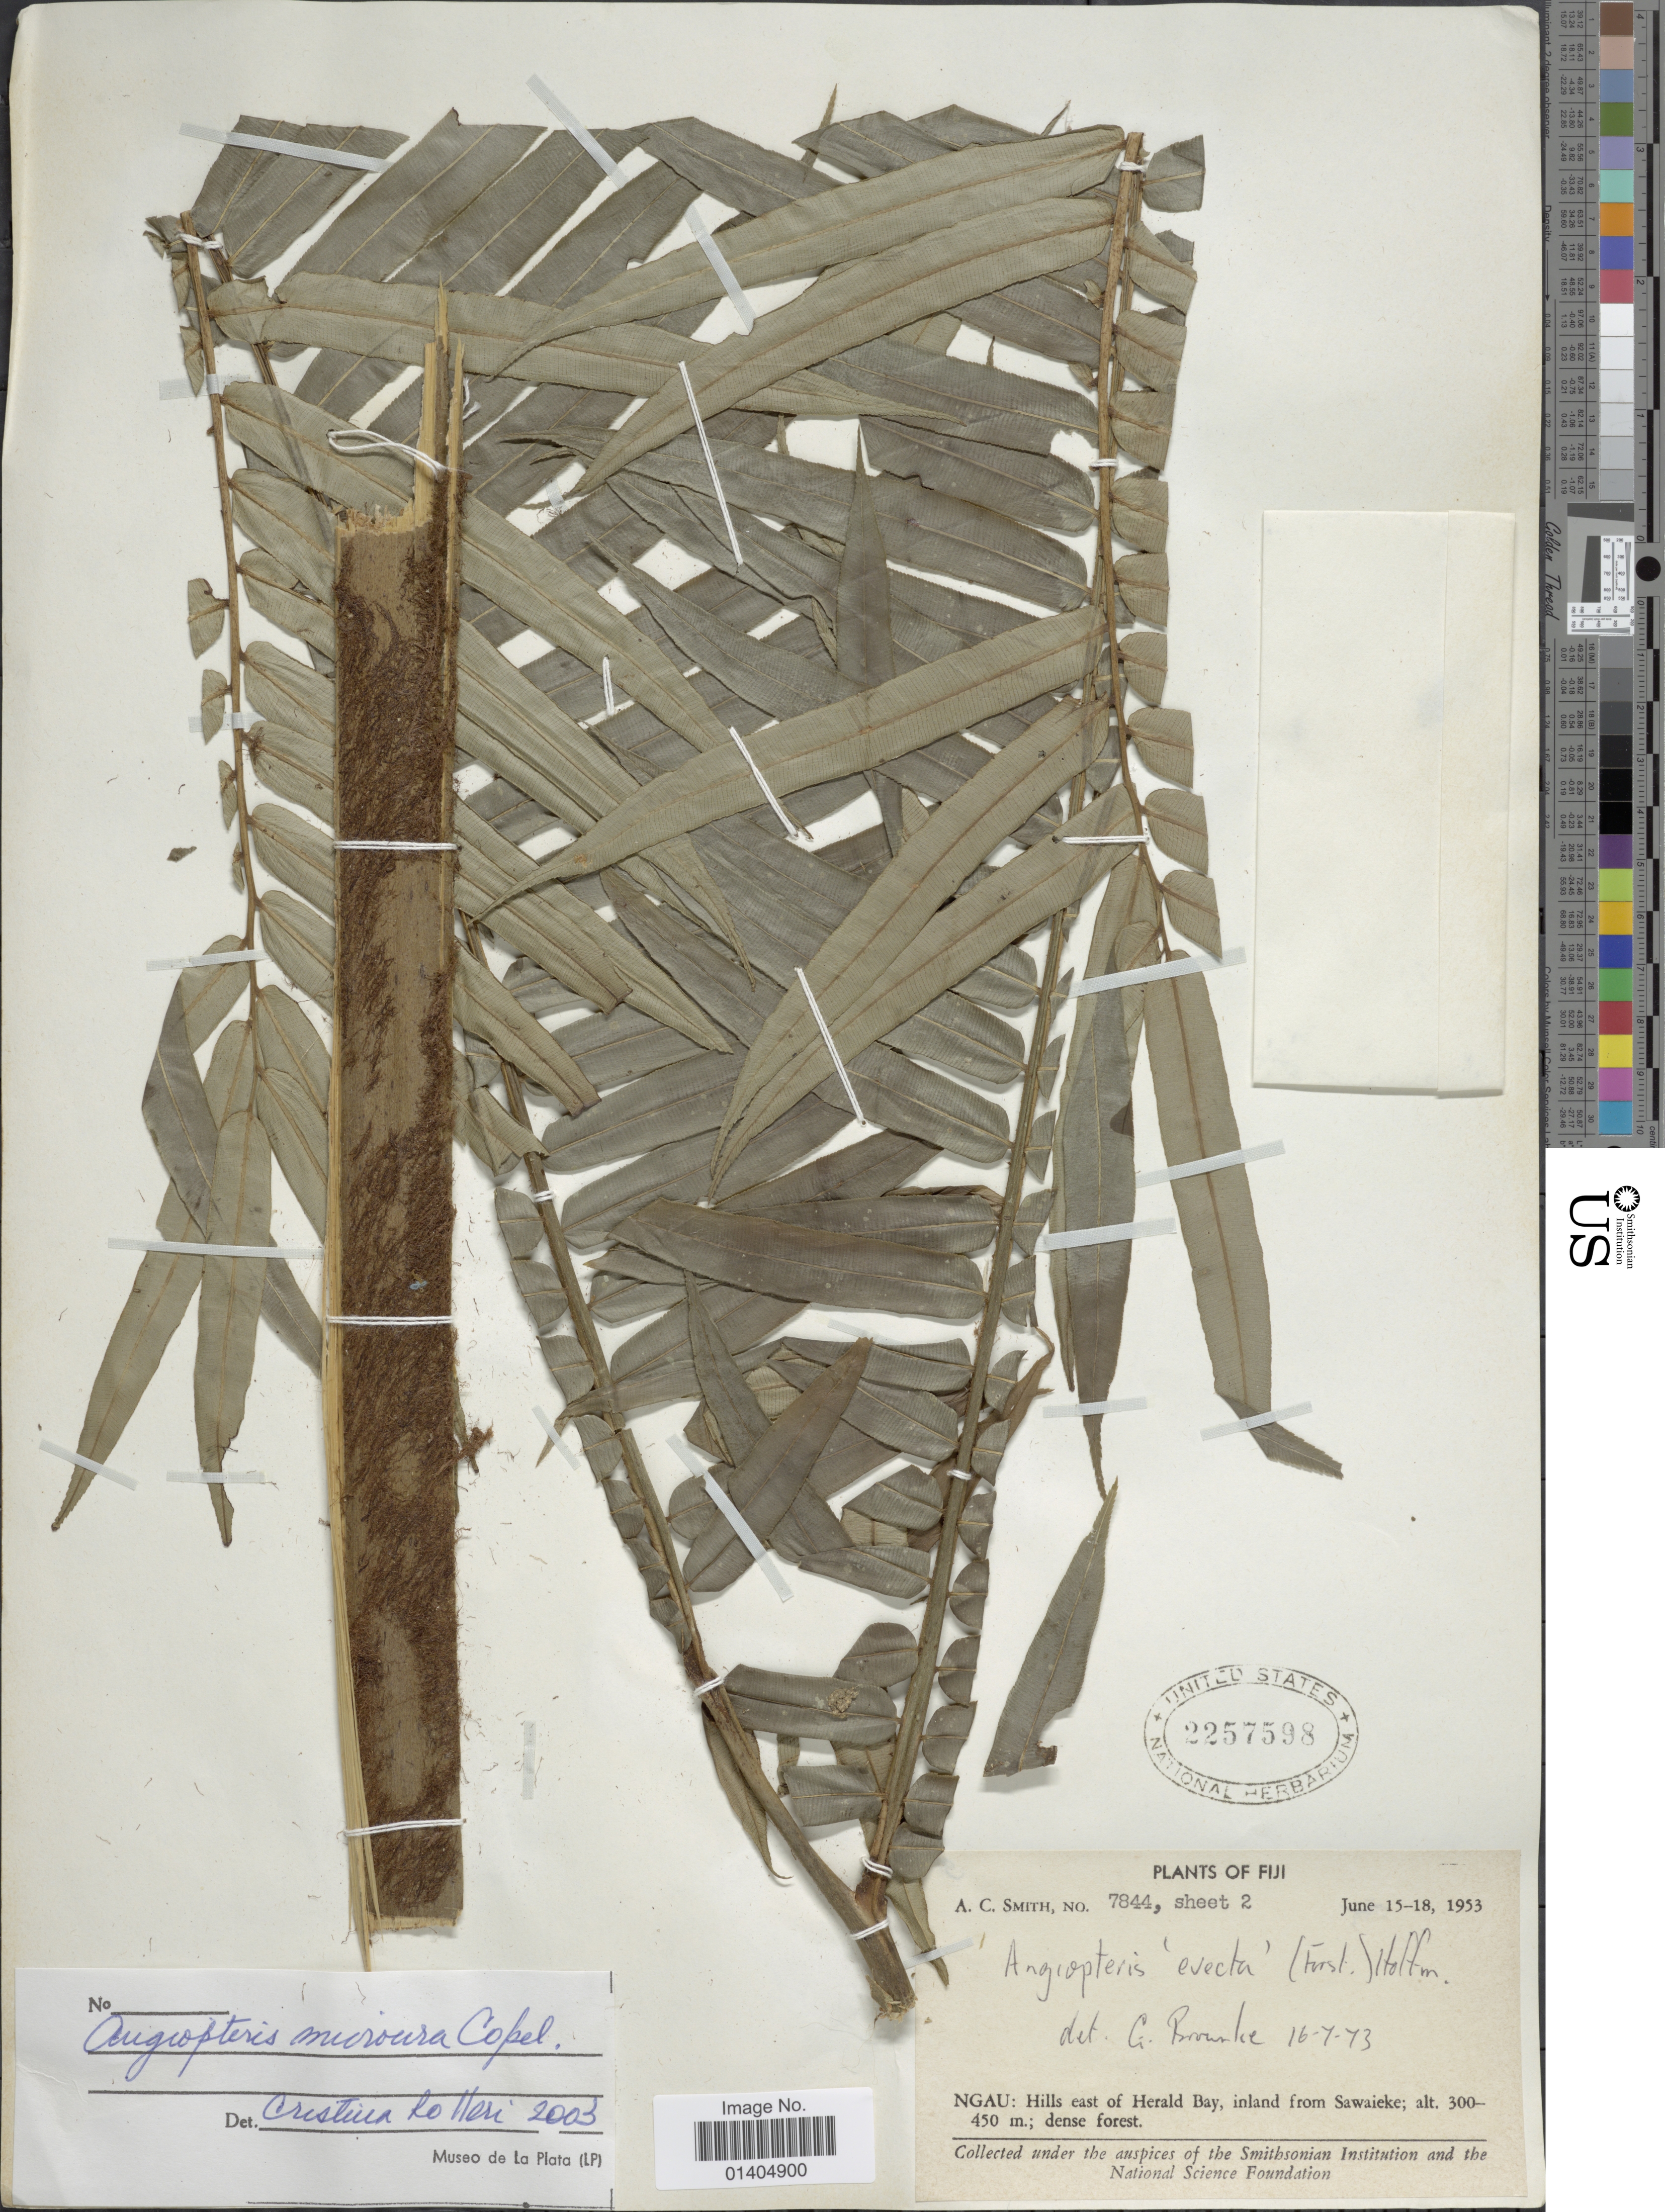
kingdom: Plantae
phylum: Tracheophyta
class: Polypodiopsida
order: Marattiales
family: Marattiaceae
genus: Angiopteris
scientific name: Angiopteris microura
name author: Copel.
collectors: A. C. Smith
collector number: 7844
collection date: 1953-06-15/1953-06-18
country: Fiji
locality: Ngau: Hills east of Herald Bay, inland from Sawaieke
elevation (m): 300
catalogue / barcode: US 2257598